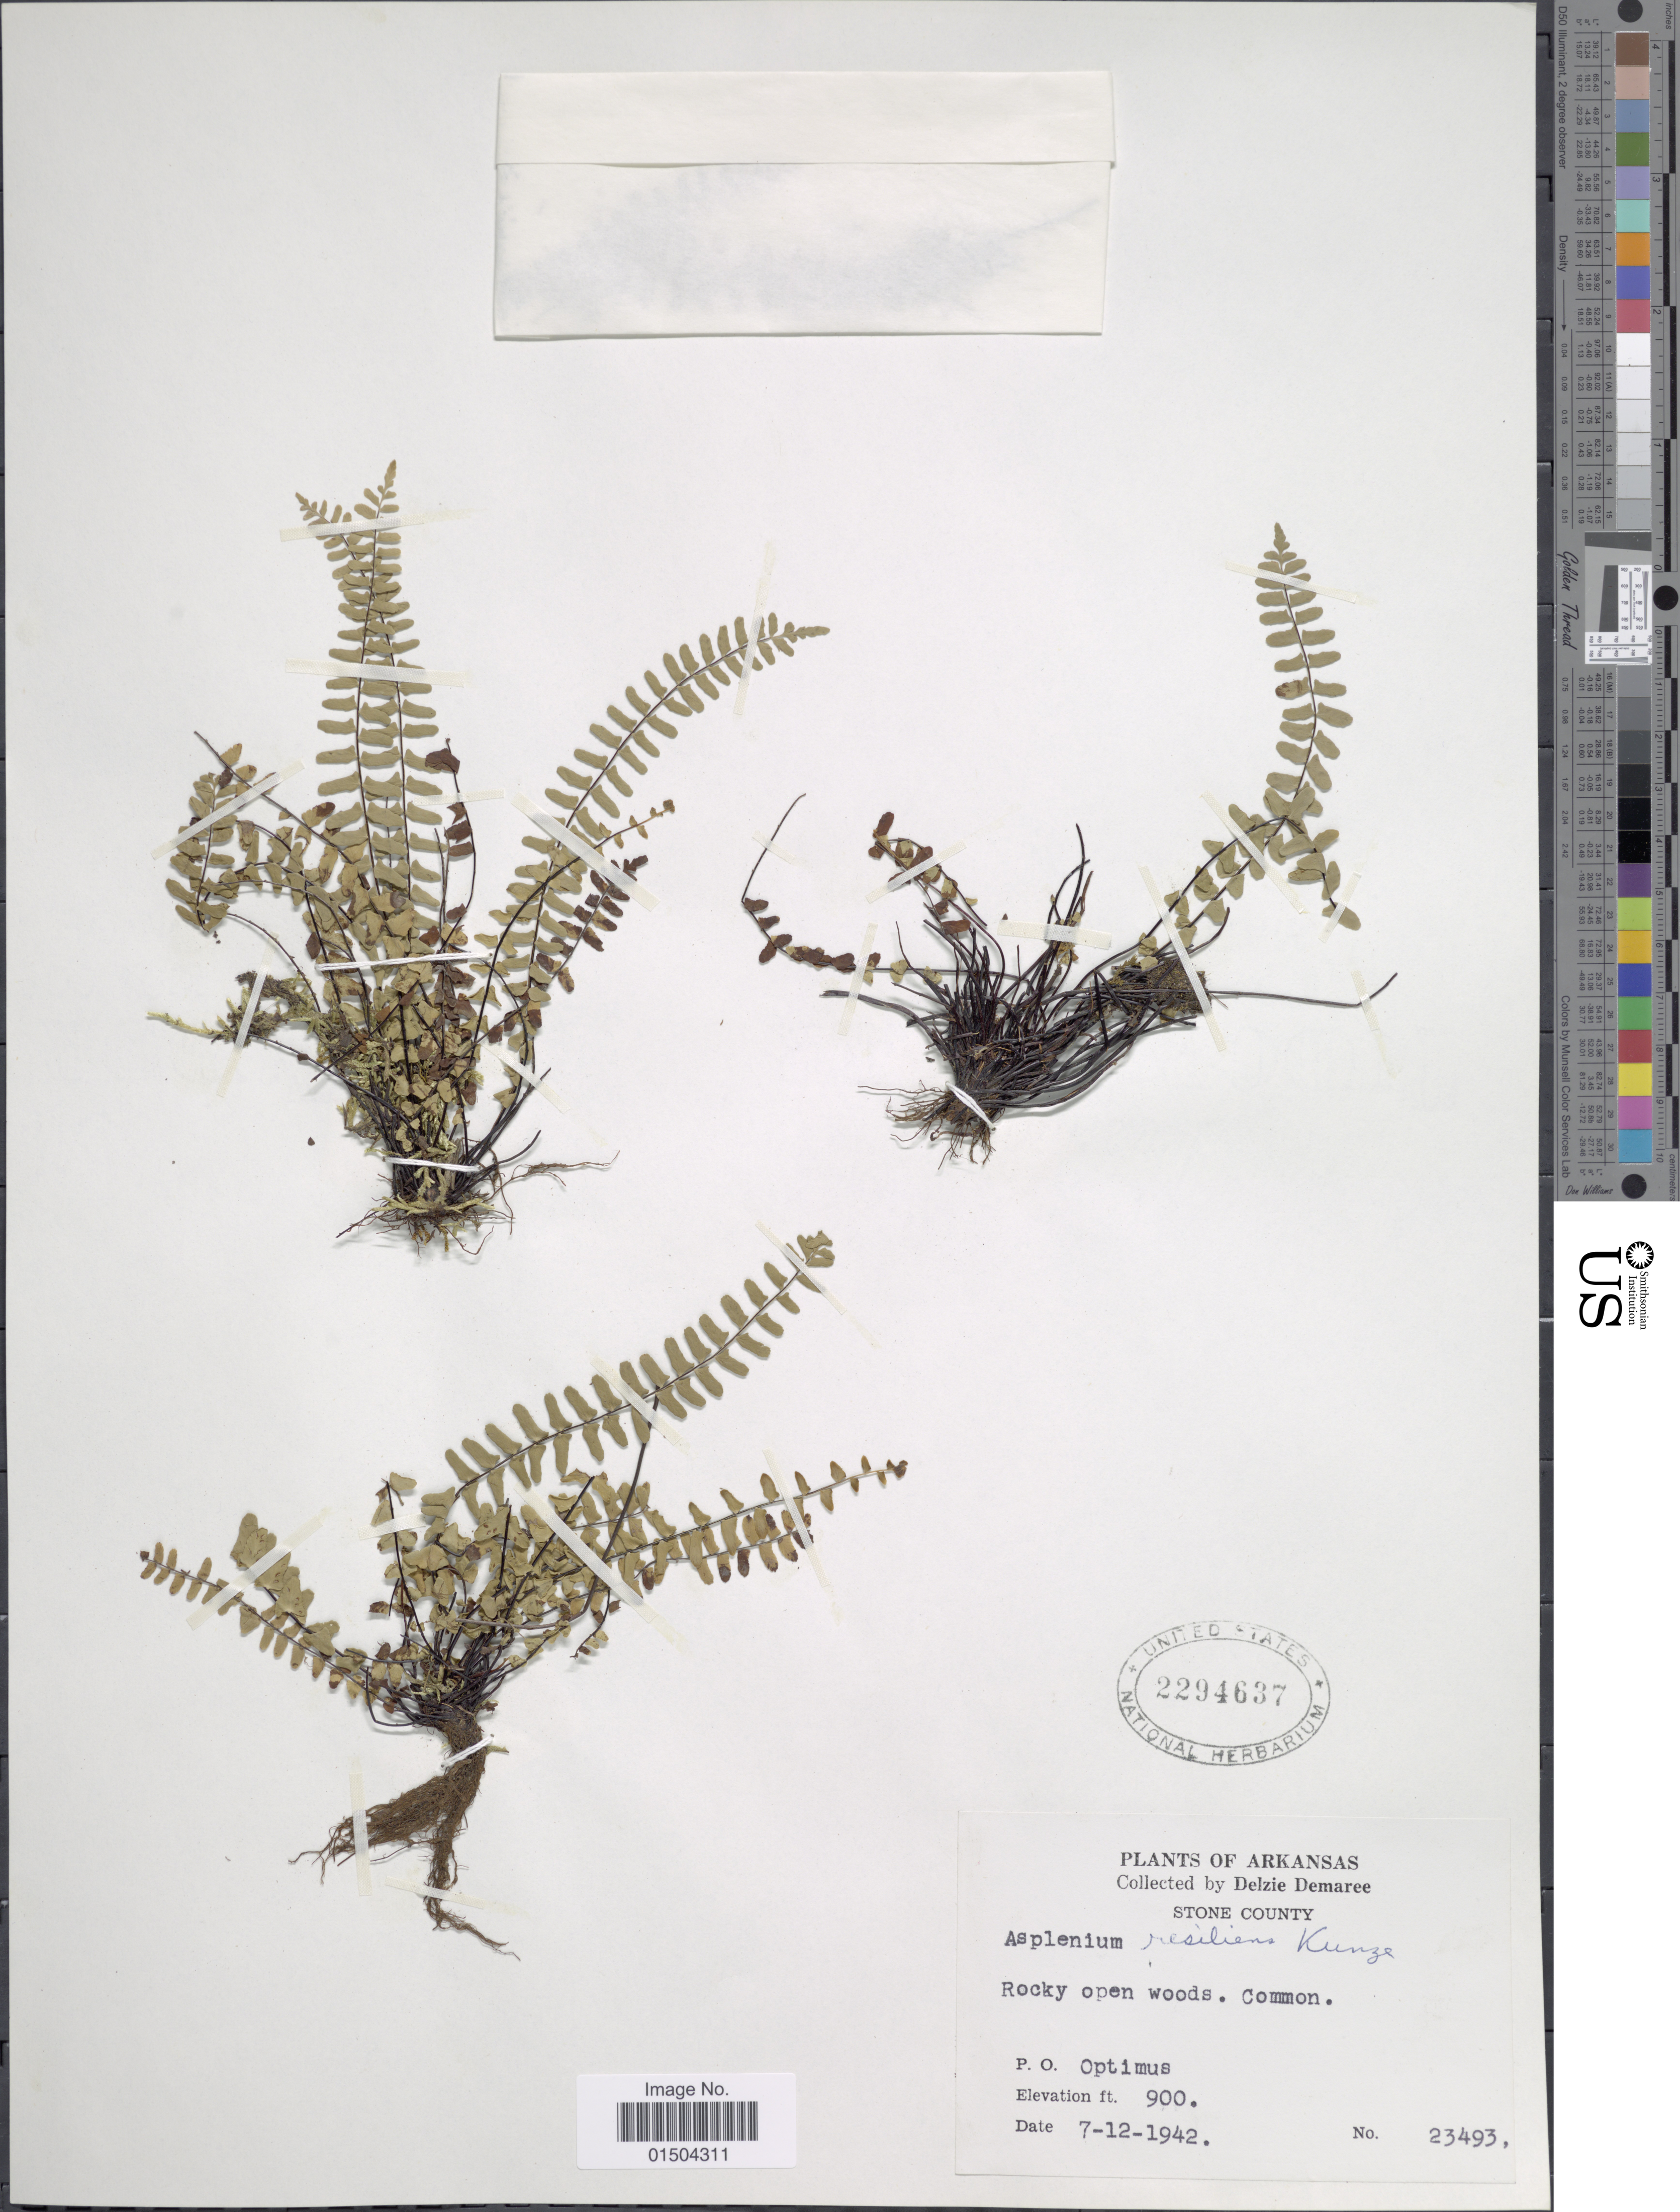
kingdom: Plantae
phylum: Tracheophyta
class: Polypodiopsida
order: Polypodiales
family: Aspleniaceae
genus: Asplenium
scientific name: Asplenium resiliens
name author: Kunze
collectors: D. Demaree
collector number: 23493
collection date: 1942-07-12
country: United States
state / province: Arkansas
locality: Stone County. P.O. Optimus.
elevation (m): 274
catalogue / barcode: US 2294637